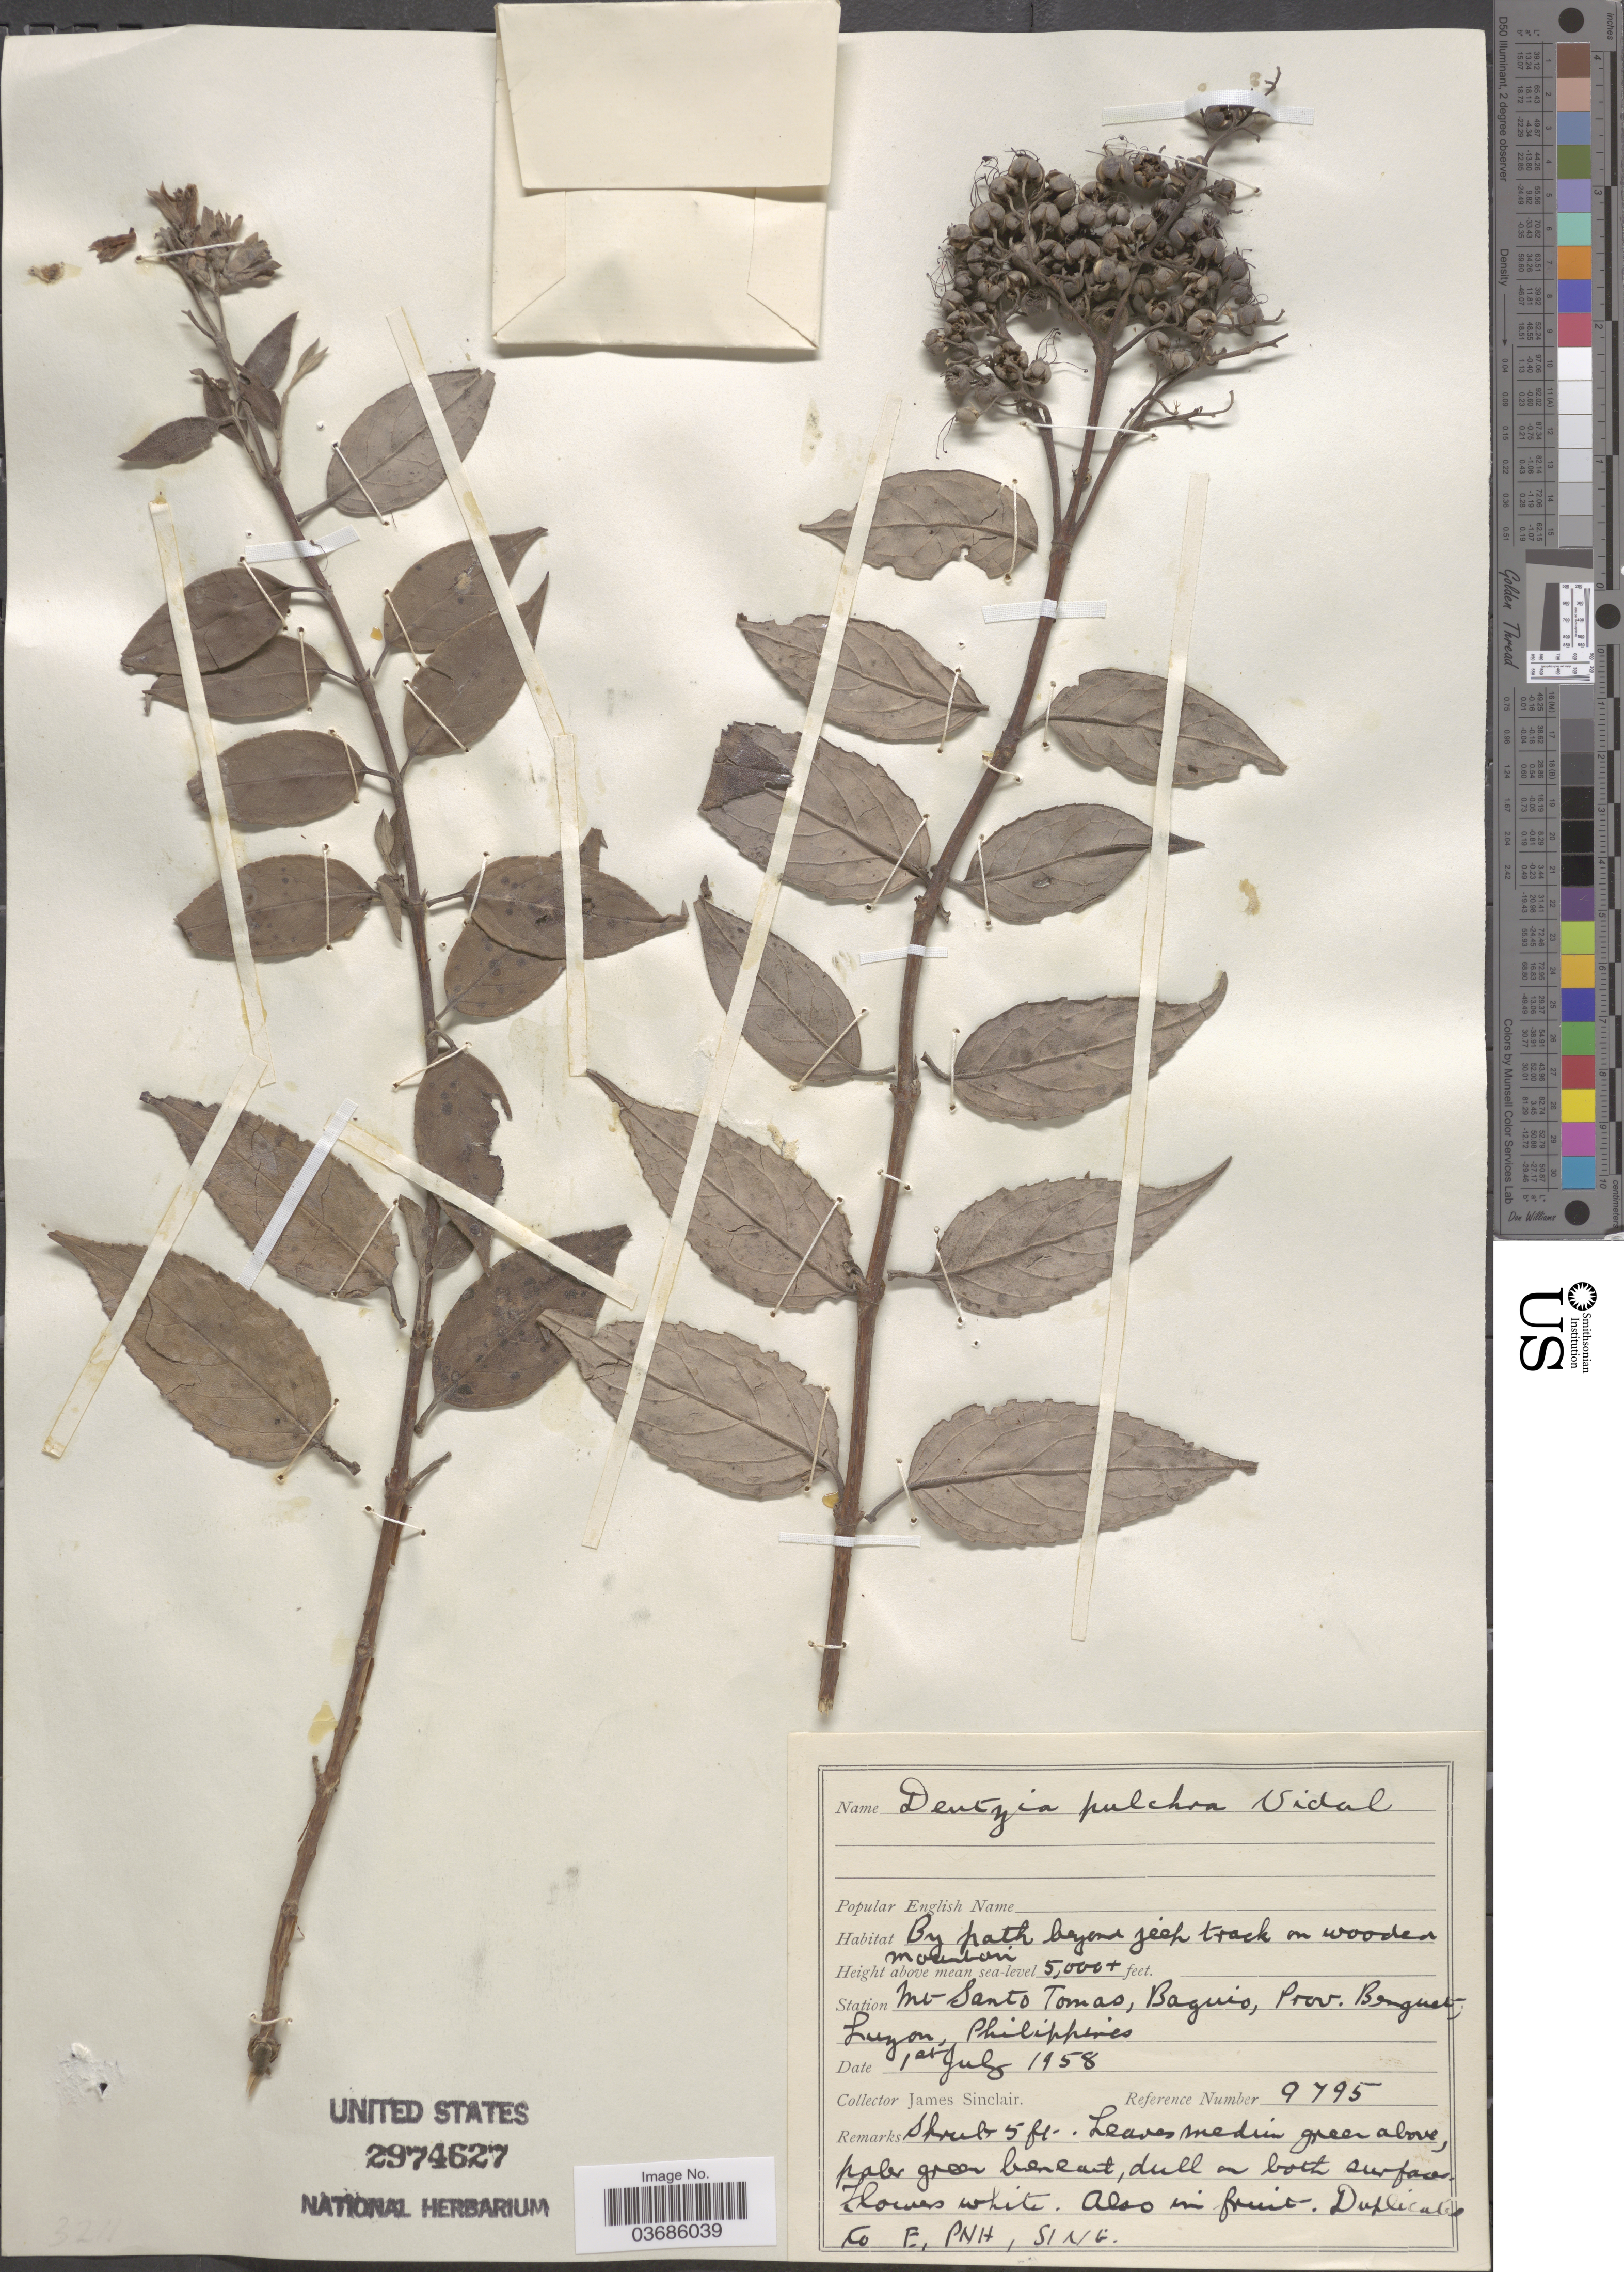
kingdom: Plantae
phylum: Tracheophyta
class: Magnoliopsida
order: Cornales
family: Hydrangeaceae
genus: Deutzia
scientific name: Deutzia pulchra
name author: Vidal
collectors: J. Sinclair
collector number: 9795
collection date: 1958-07-01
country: Philippines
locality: Mt. Santo Tomas, Baguio, Prov. Benguet, Luzon.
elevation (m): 1524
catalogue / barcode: US 2974627